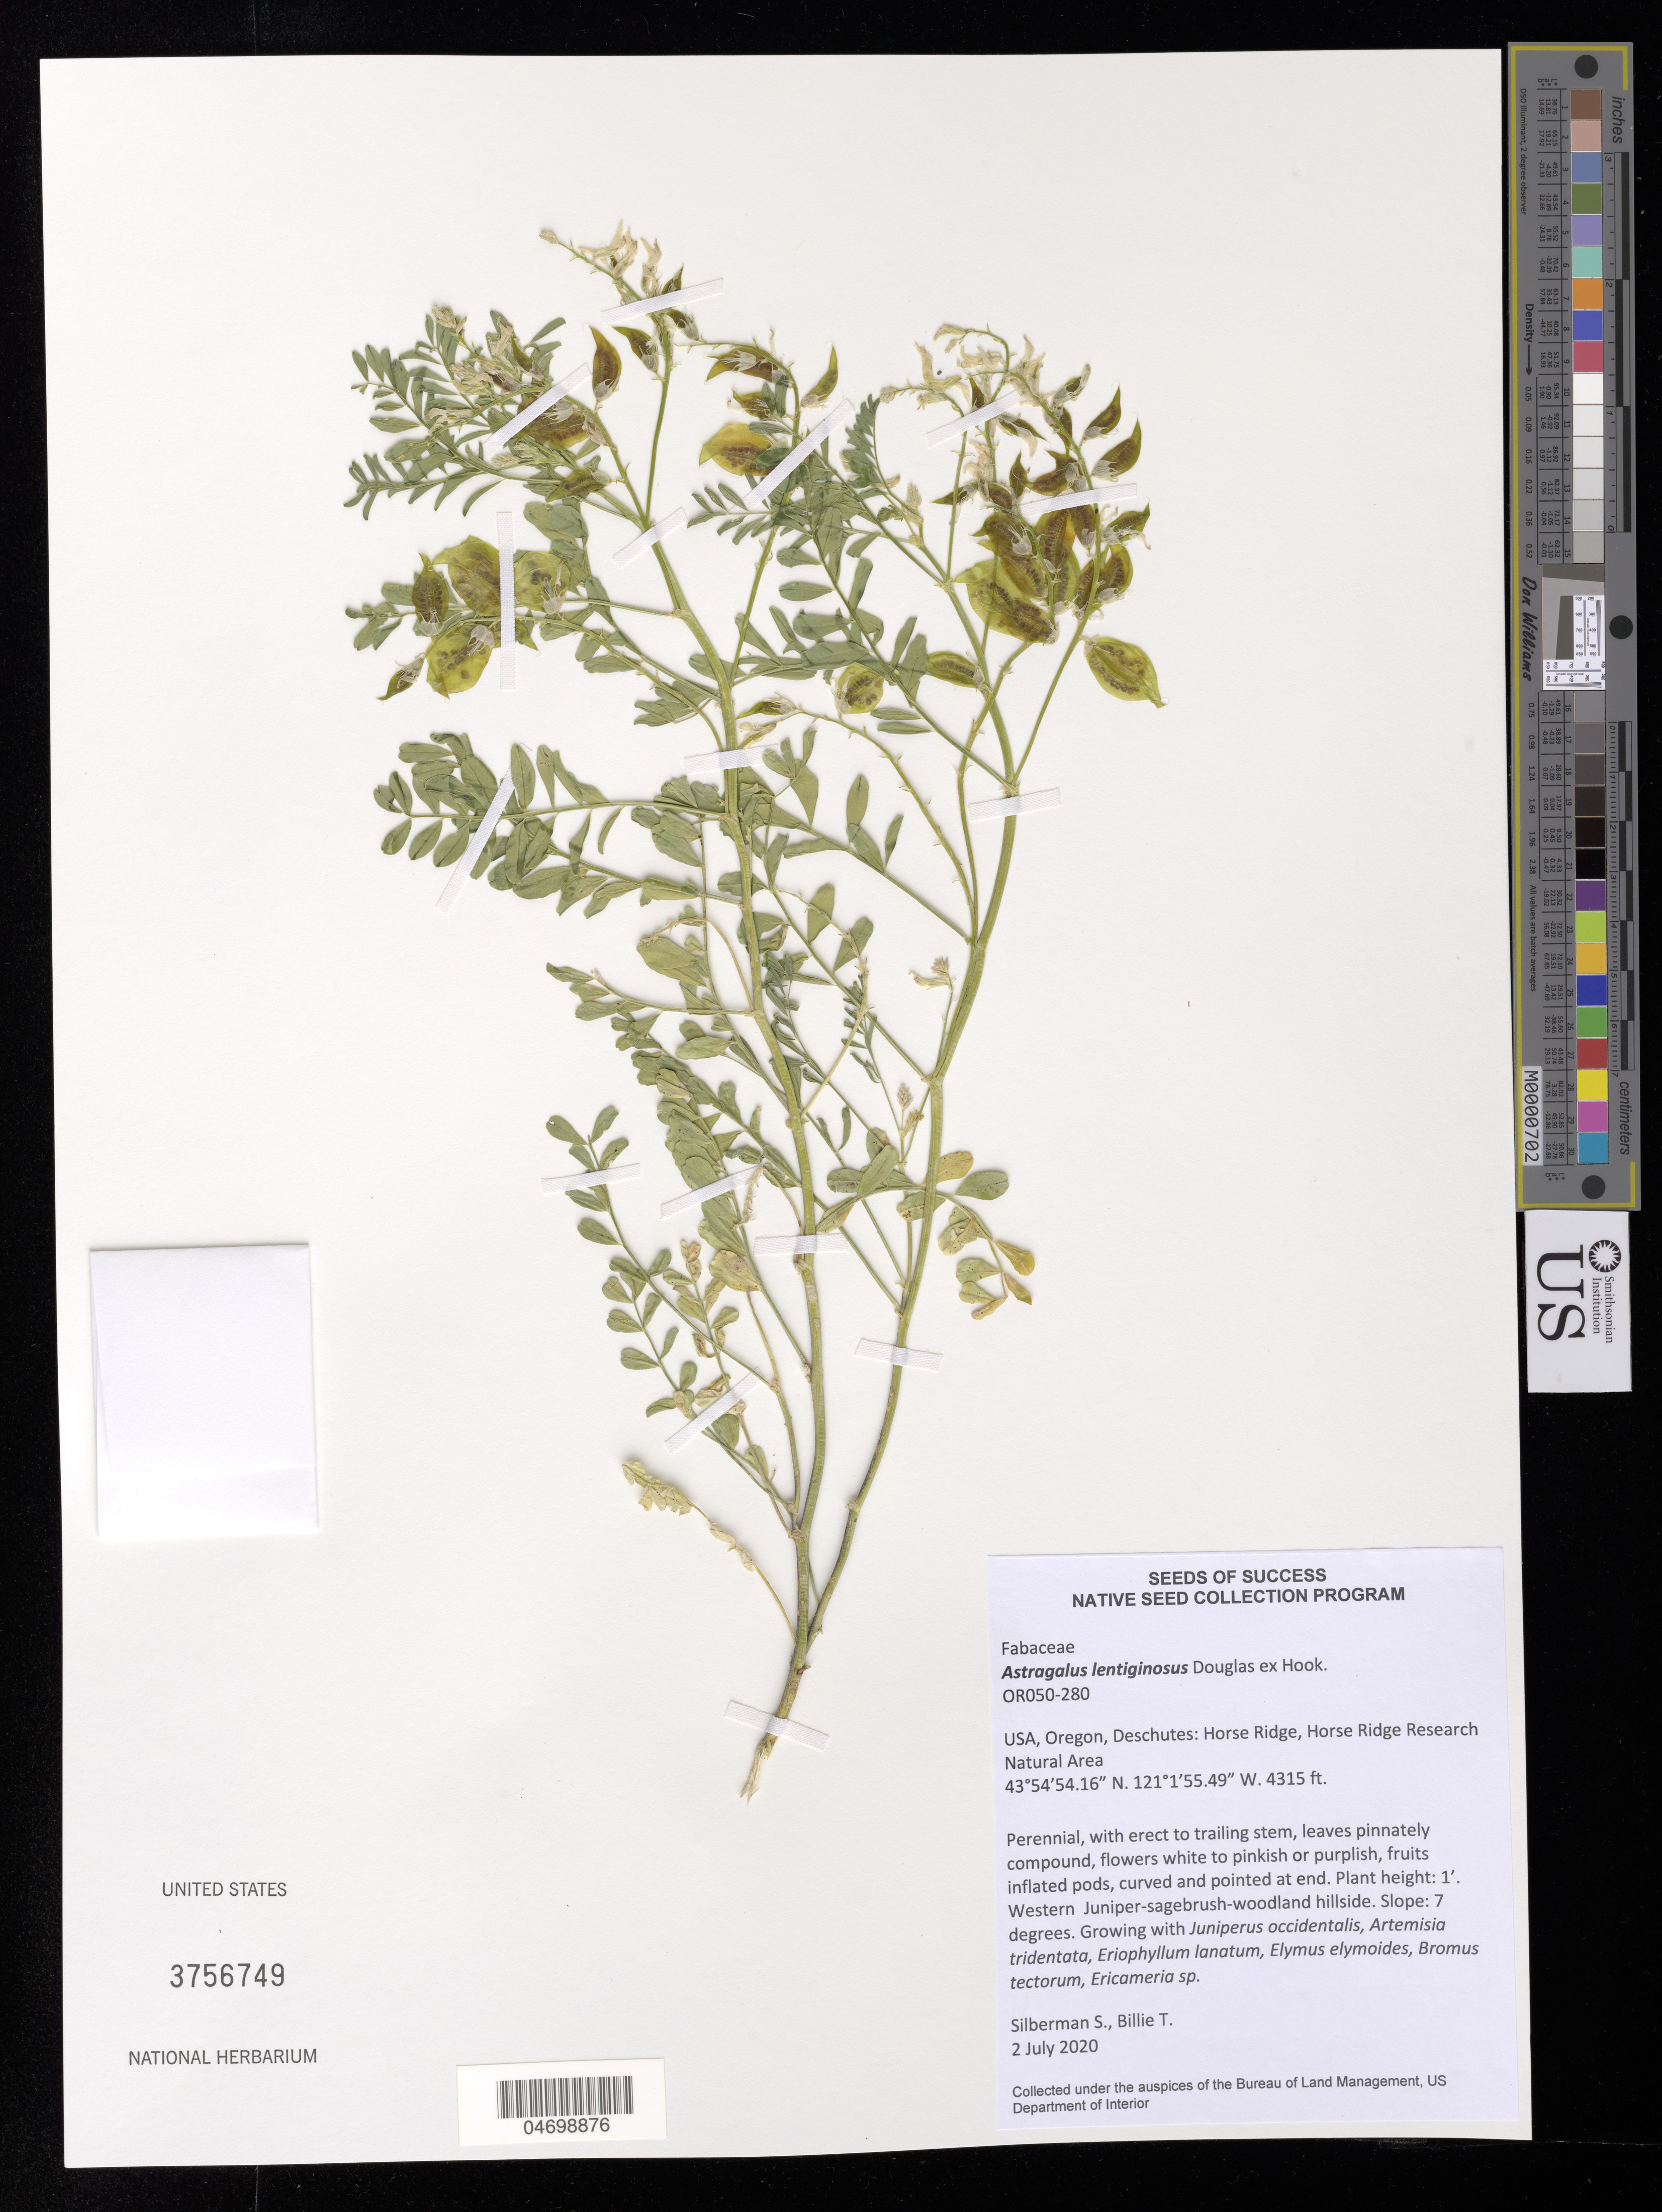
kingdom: Plantae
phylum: Tracheophyta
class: Magnoliopsida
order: Fabales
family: Fabaceae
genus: Astragalus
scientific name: Astragalus lentiginosus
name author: Douglas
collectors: S. Silberman & T. Billie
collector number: OR050-280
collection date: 2020-07-02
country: United States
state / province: Oregon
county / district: Deschutes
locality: Horse Ridge, Horse Ridge Research Natural Area.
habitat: Western Juniper-sagebrush-woodland hillside. With Juniperus occidentalis, Artemisia tridentata, Bromus tetorum, Ericameria sp., etc.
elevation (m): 1315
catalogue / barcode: US 3756749